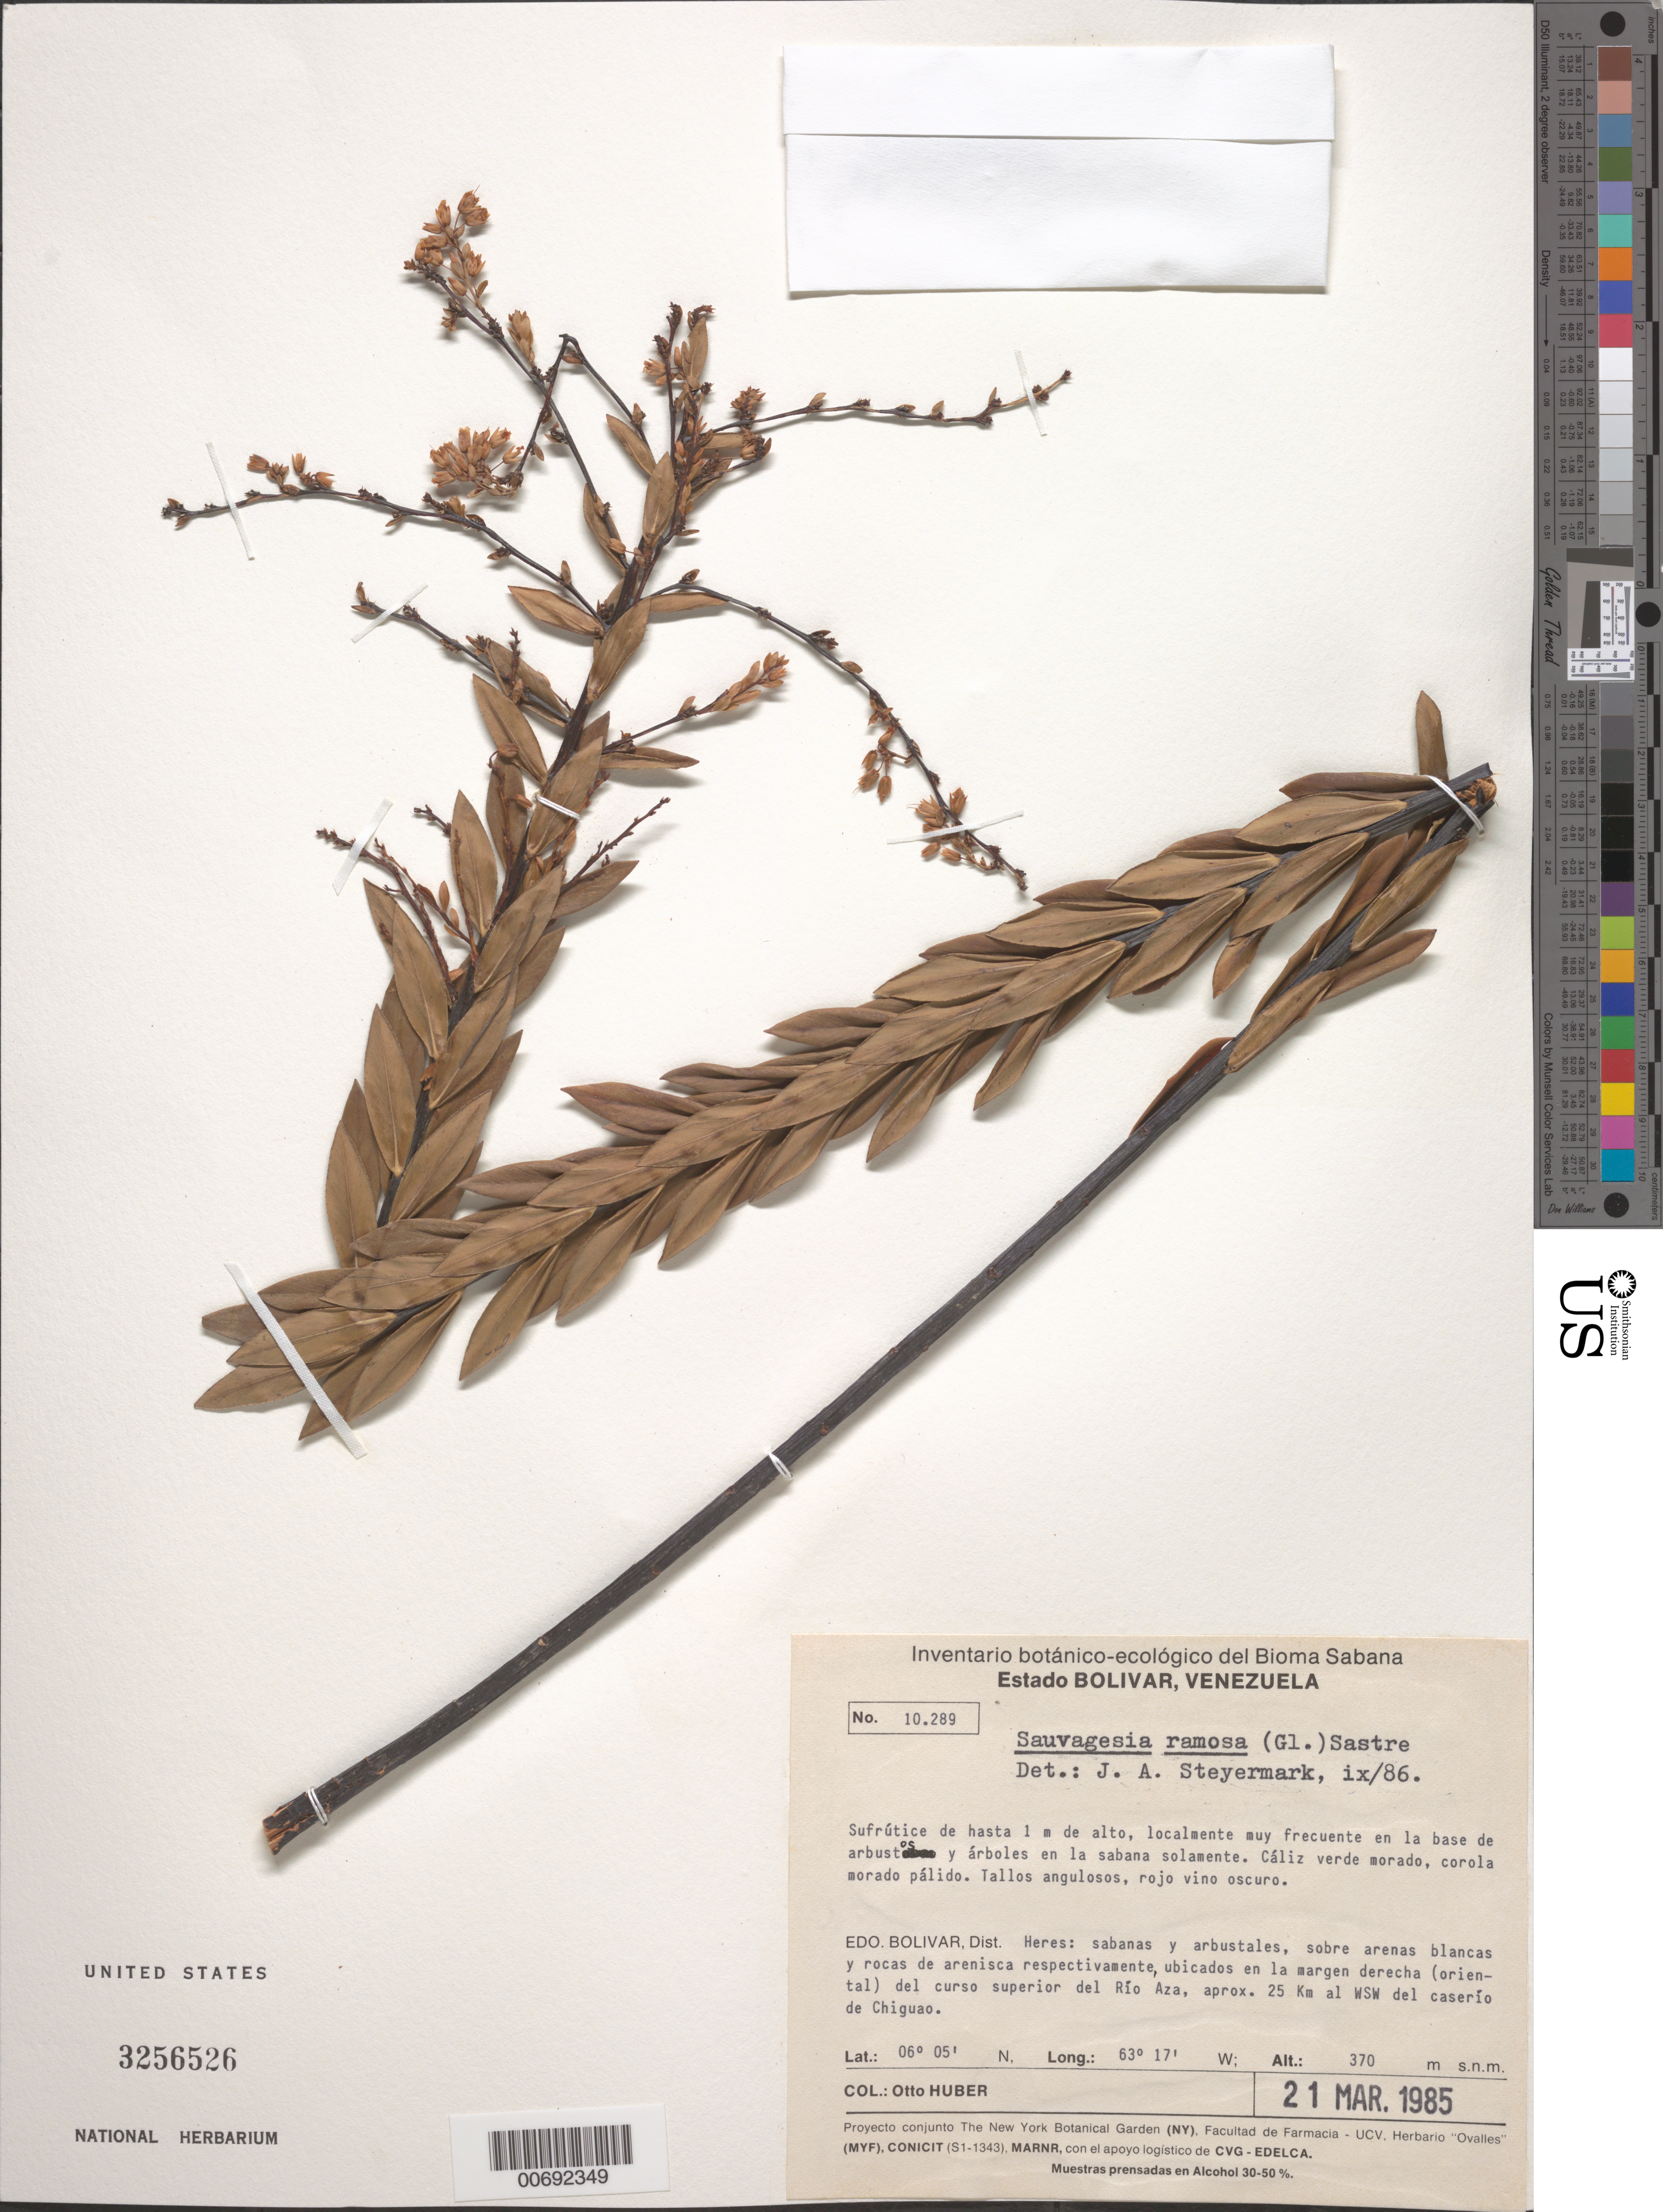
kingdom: Plantae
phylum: Tracheophyta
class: Magnoliopsida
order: Malpighiales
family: Ochnaceae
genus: Sauvagesia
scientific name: Sauvagesia ramosa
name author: (Gleason) Sastre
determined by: Steyermark, Julian A., (VEN)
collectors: O. Huber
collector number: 10289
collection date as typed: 21-Mar-85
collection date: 1985-03-21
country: Venezuela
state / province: Bolívar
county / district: Heres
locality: Río Aza, 25 km WSW del caserío de Chiguao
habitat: En la base de arbustos y arboles en la savana solamente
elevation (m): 370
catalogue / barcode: US 3256526